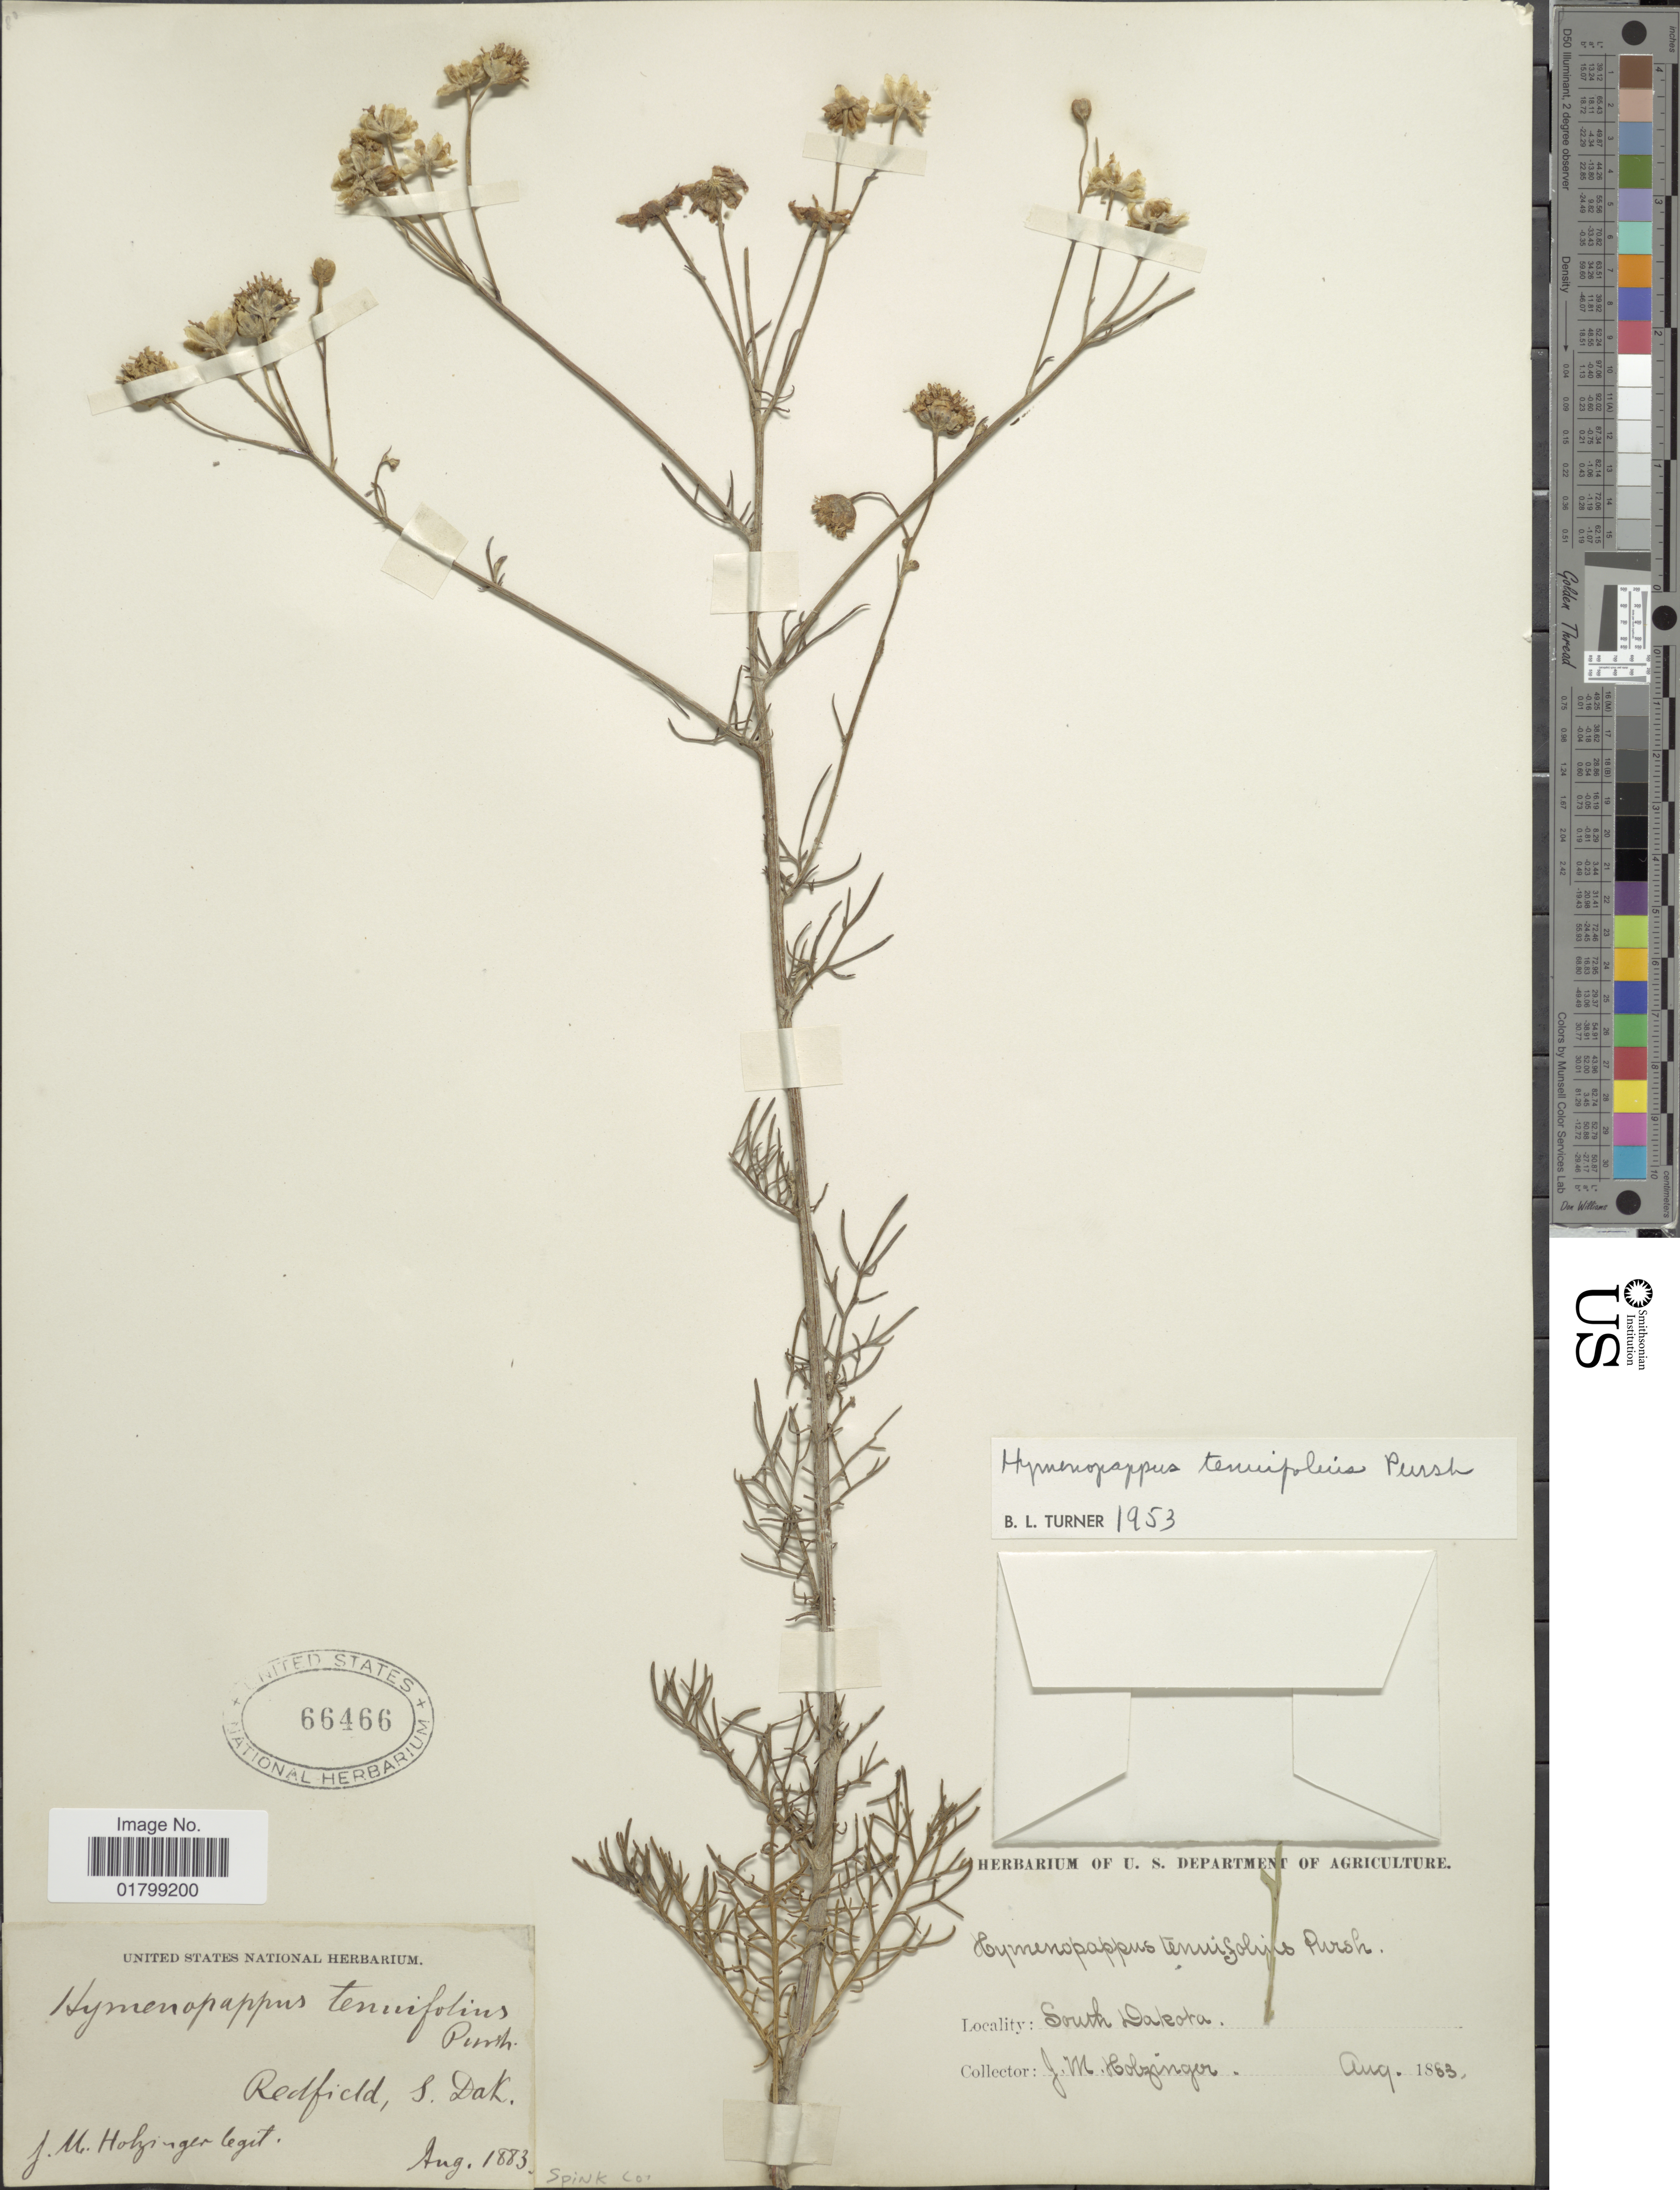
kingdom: Plantae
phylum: Tracheophyta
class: Magnoliopsida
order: Asterales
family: Asteraceae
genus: Hymenopappus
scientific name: Hymenopappus tenuifolius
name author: Pursh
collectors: J. M. Holzinger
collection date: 1883-08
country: United States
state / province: South Dakota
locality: Redfield, S. Dak.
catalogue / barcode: US 66466